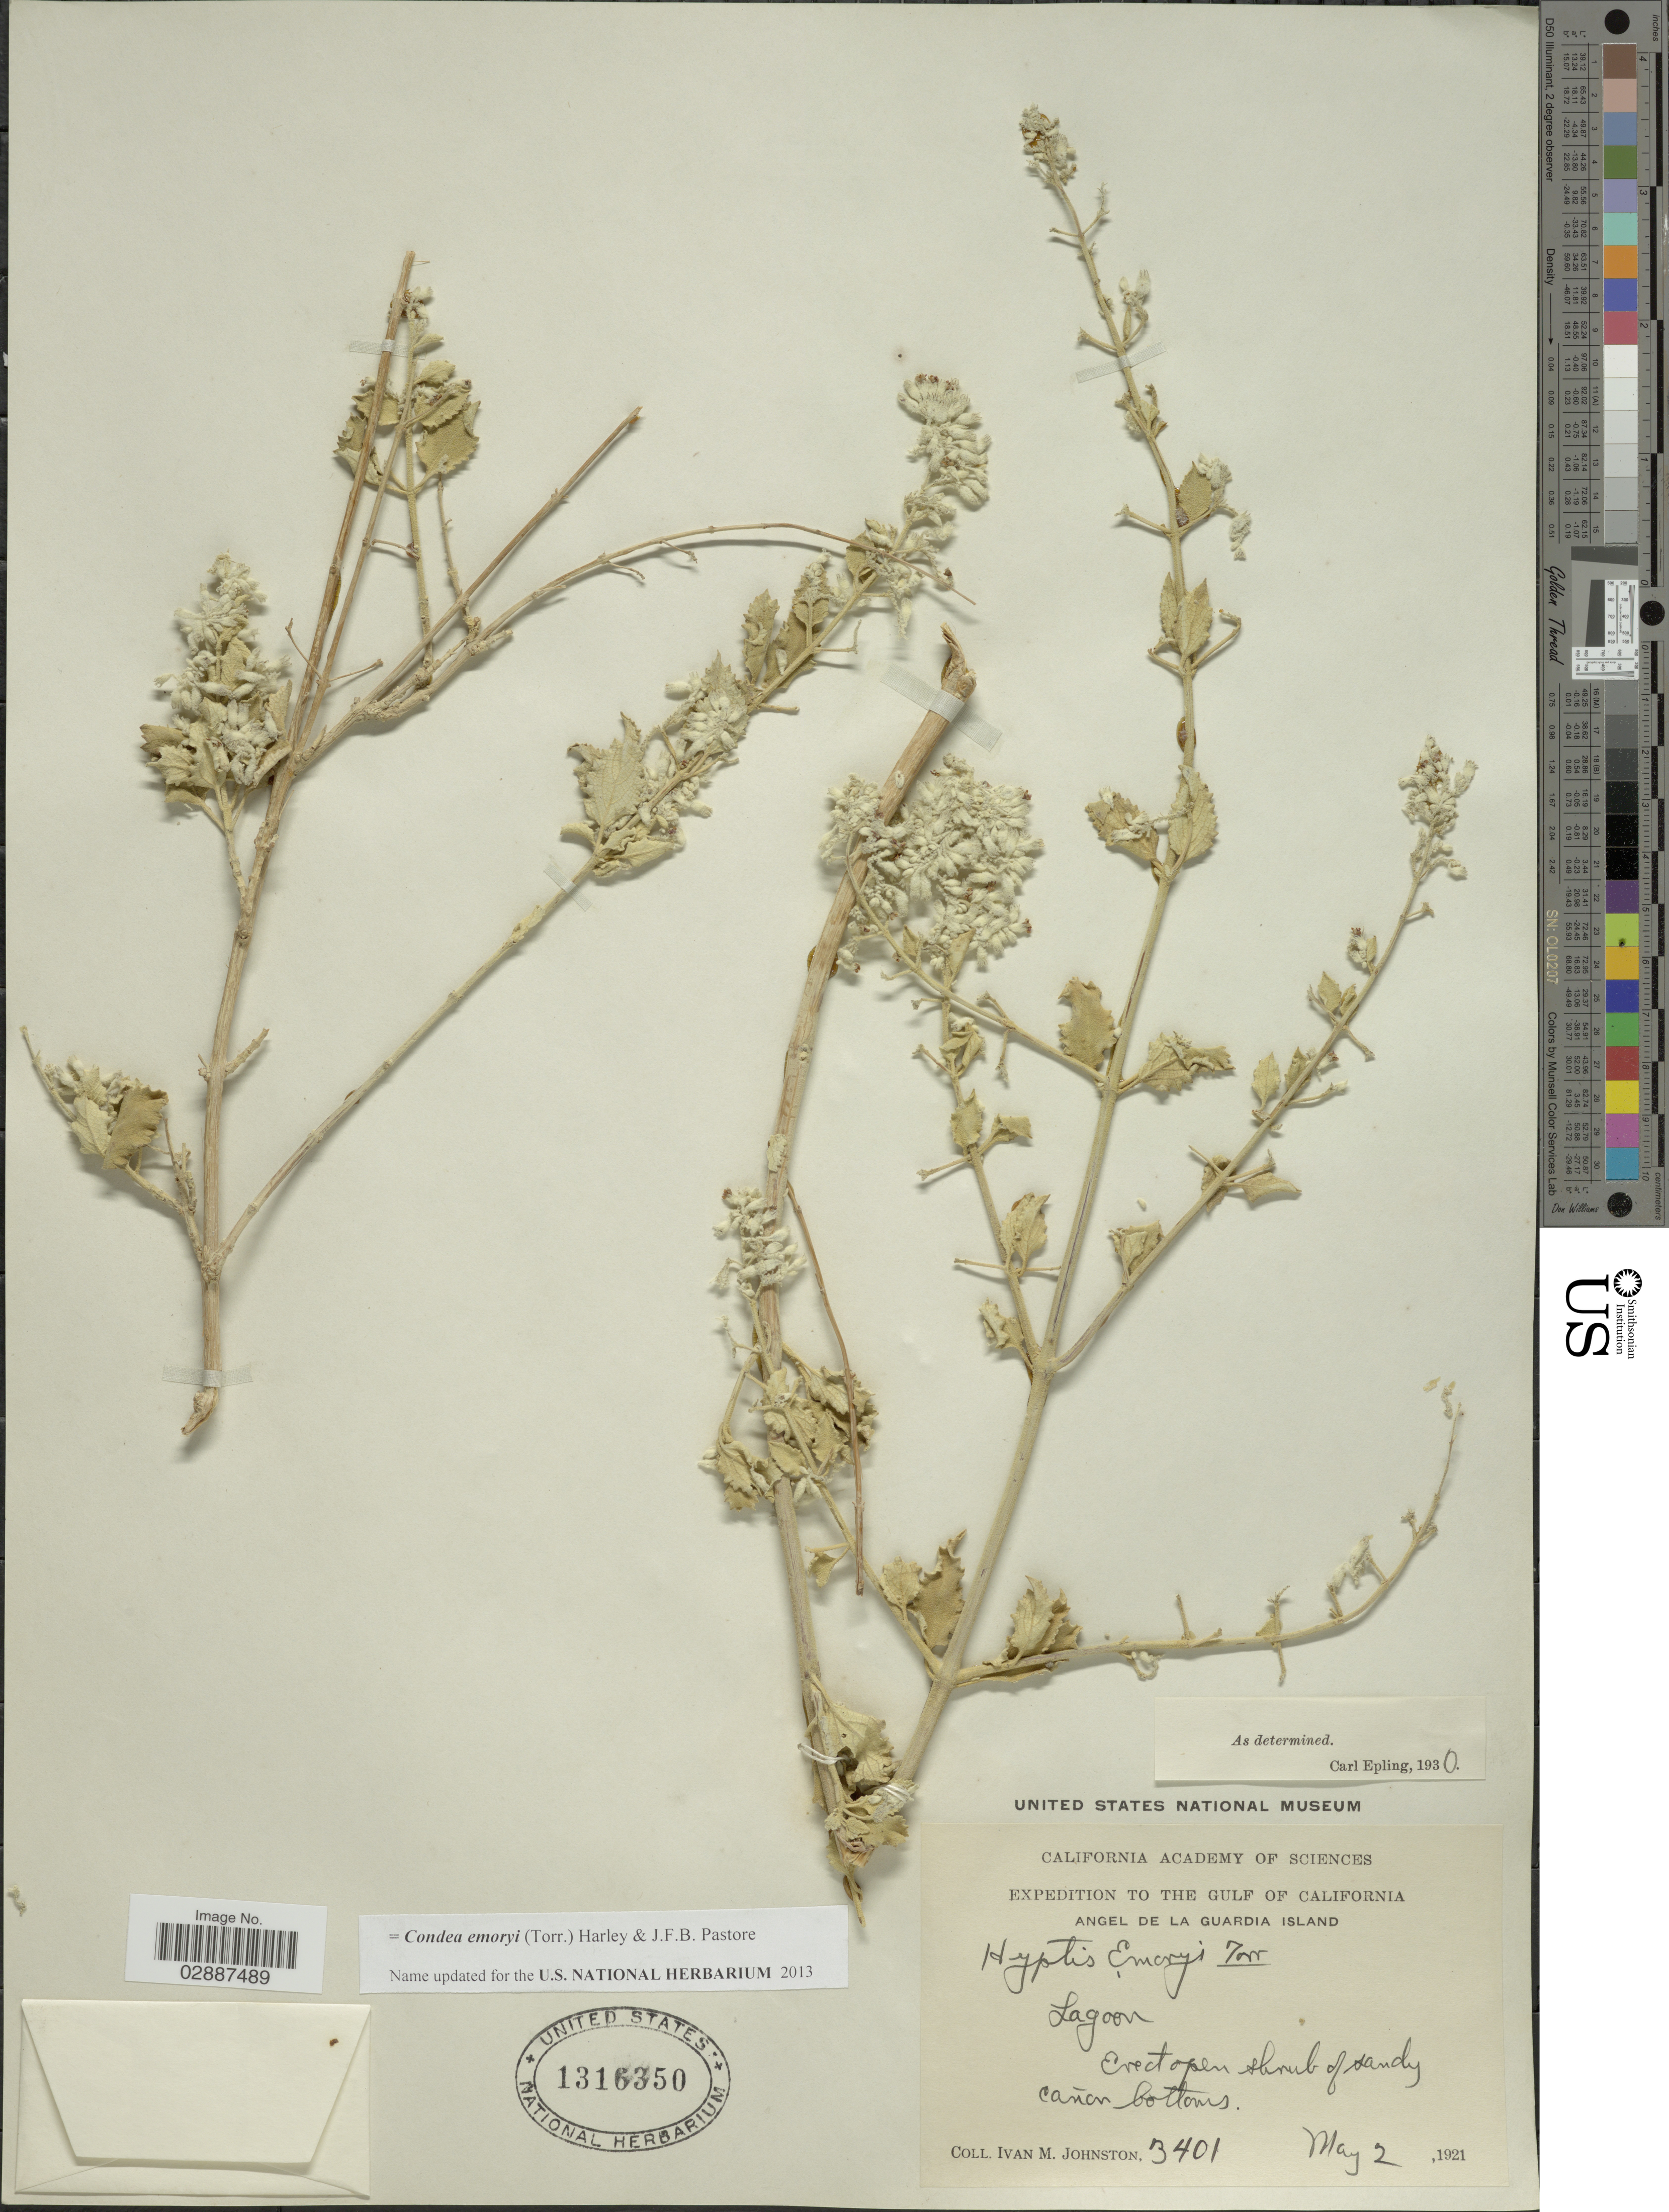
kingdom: Plantae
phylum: Tracheophyta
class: Magnoliopsida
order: Lamiales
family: Lamiaceae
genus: Condea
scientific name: Condea emoryi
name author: (Torr.) Harley & J.F.B. Pastore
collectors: I.M. Johnston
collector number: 3401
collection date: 1921-05-02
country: Mexico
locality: The Gulf of California. Angel de La Guardia Island. Lagoon.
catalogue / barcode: US 1316350